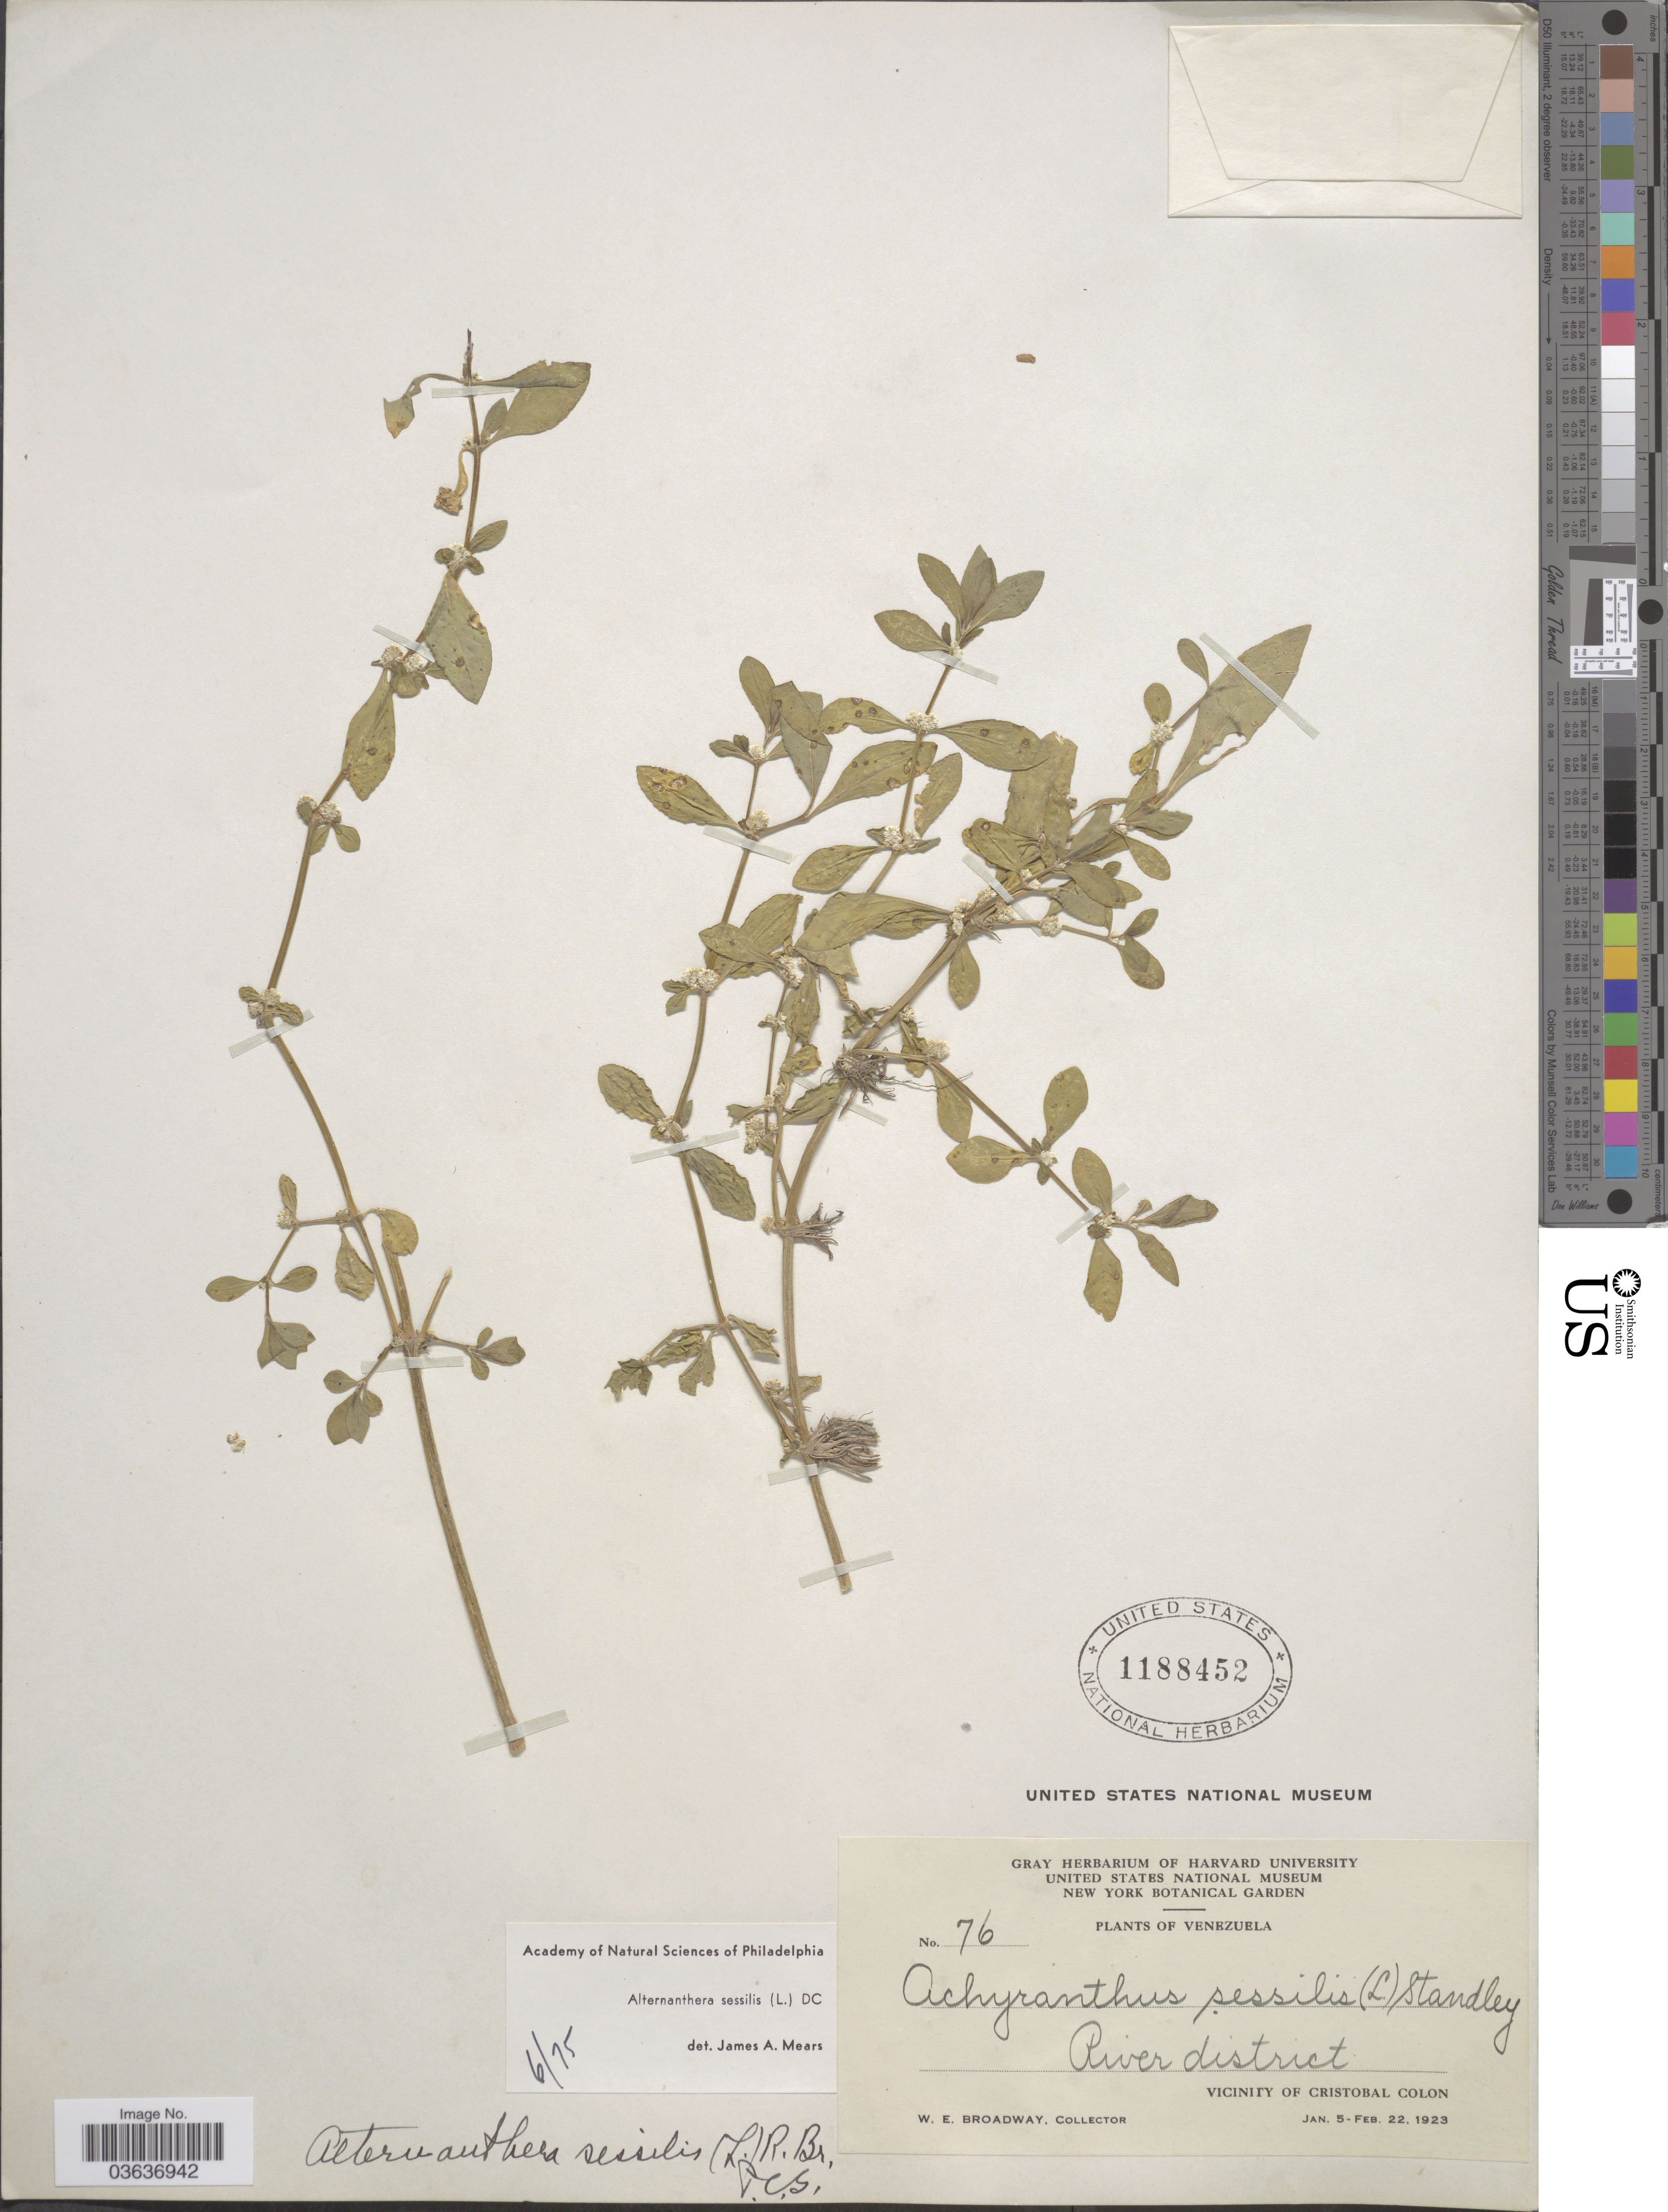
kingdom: Plantae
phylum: Tracheophyta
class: Magnoliopsida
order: Caryophyllales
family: Amaranthaceae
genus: Alternanthera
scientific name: Alternanthera sessilis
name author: (L.) DC.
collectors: W. E. Broadway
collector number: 76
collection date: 1923-01-05/1923-02-22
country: Venezuela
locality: River district. Vicinity of Cristobal Colon.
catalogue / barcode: US 1188452